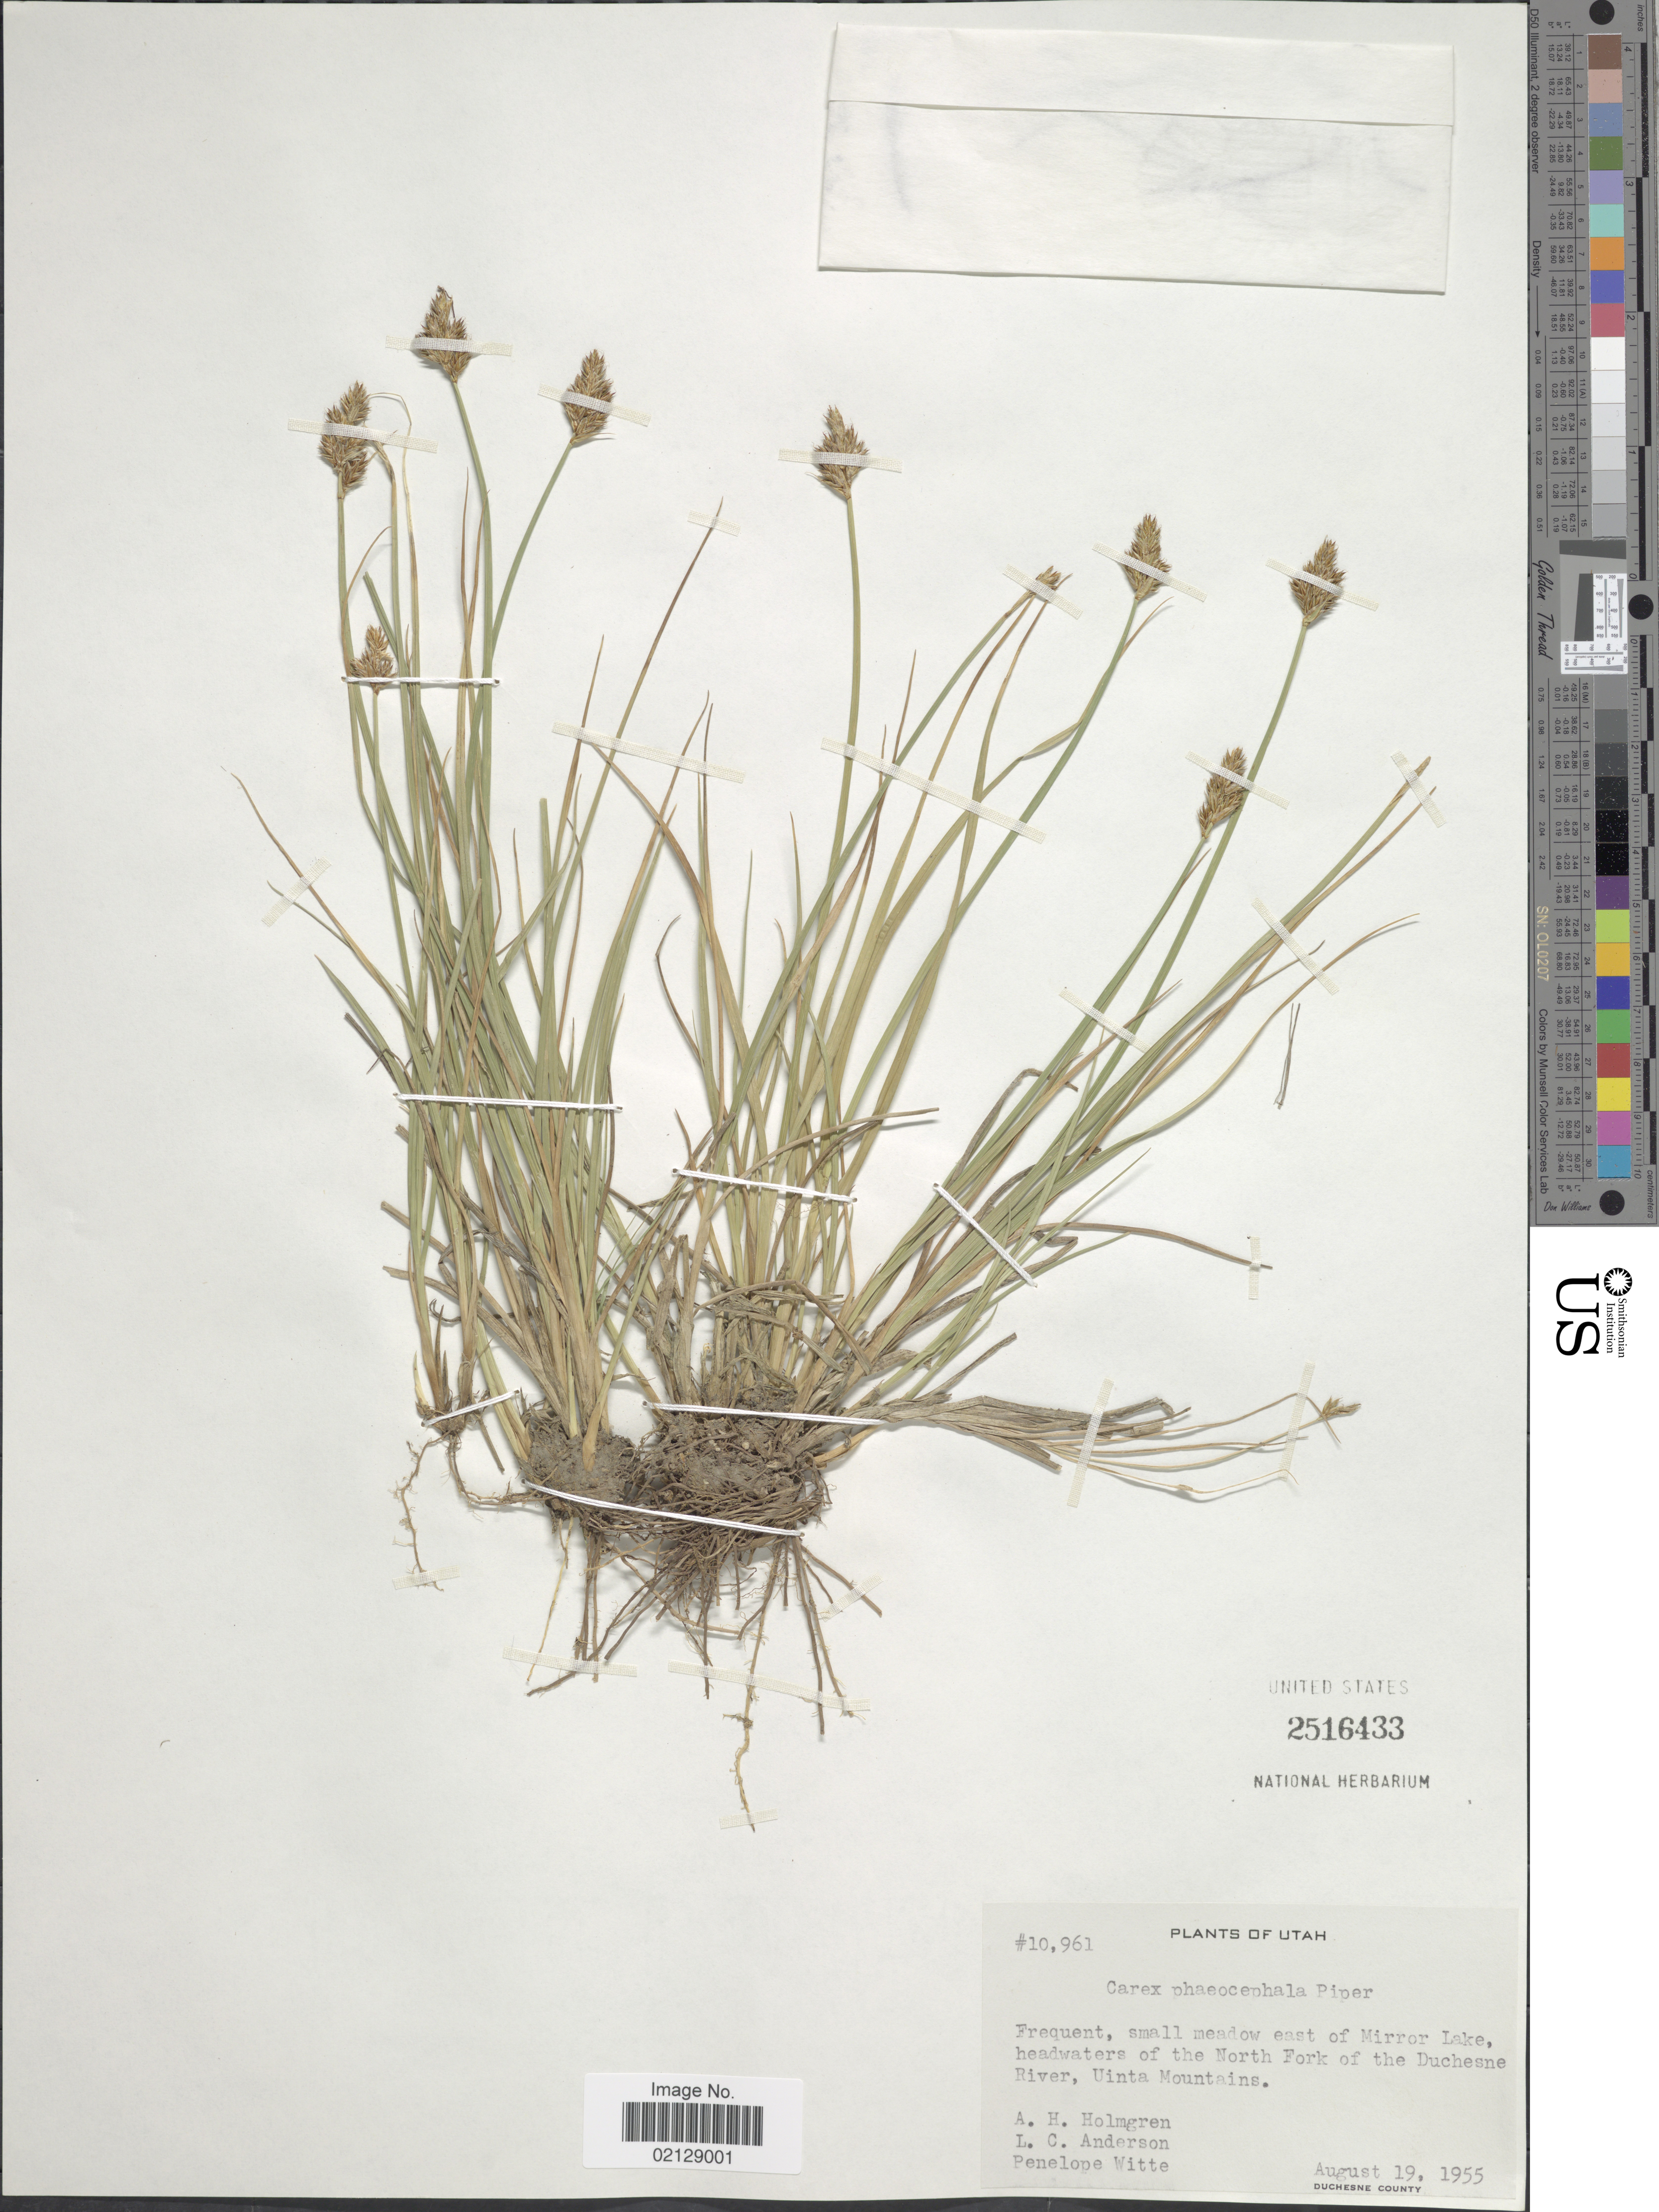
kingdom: Plantae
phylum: Tracheophyta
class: Liliopsida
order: Poales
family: Cyperaceae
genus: Carex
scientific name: Carex phaeocephala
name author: Piper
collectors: A. H. Holmgren, L. C. Anderson & P. Witte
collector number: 10961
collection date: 1955-08-19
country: United States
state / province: Utah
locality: Frequent, small meadow east of Mirror Lake, headwaters of the North Fork of the Duchesne River, Uinta Mountains, Duchesne County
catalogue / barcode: US 2516433